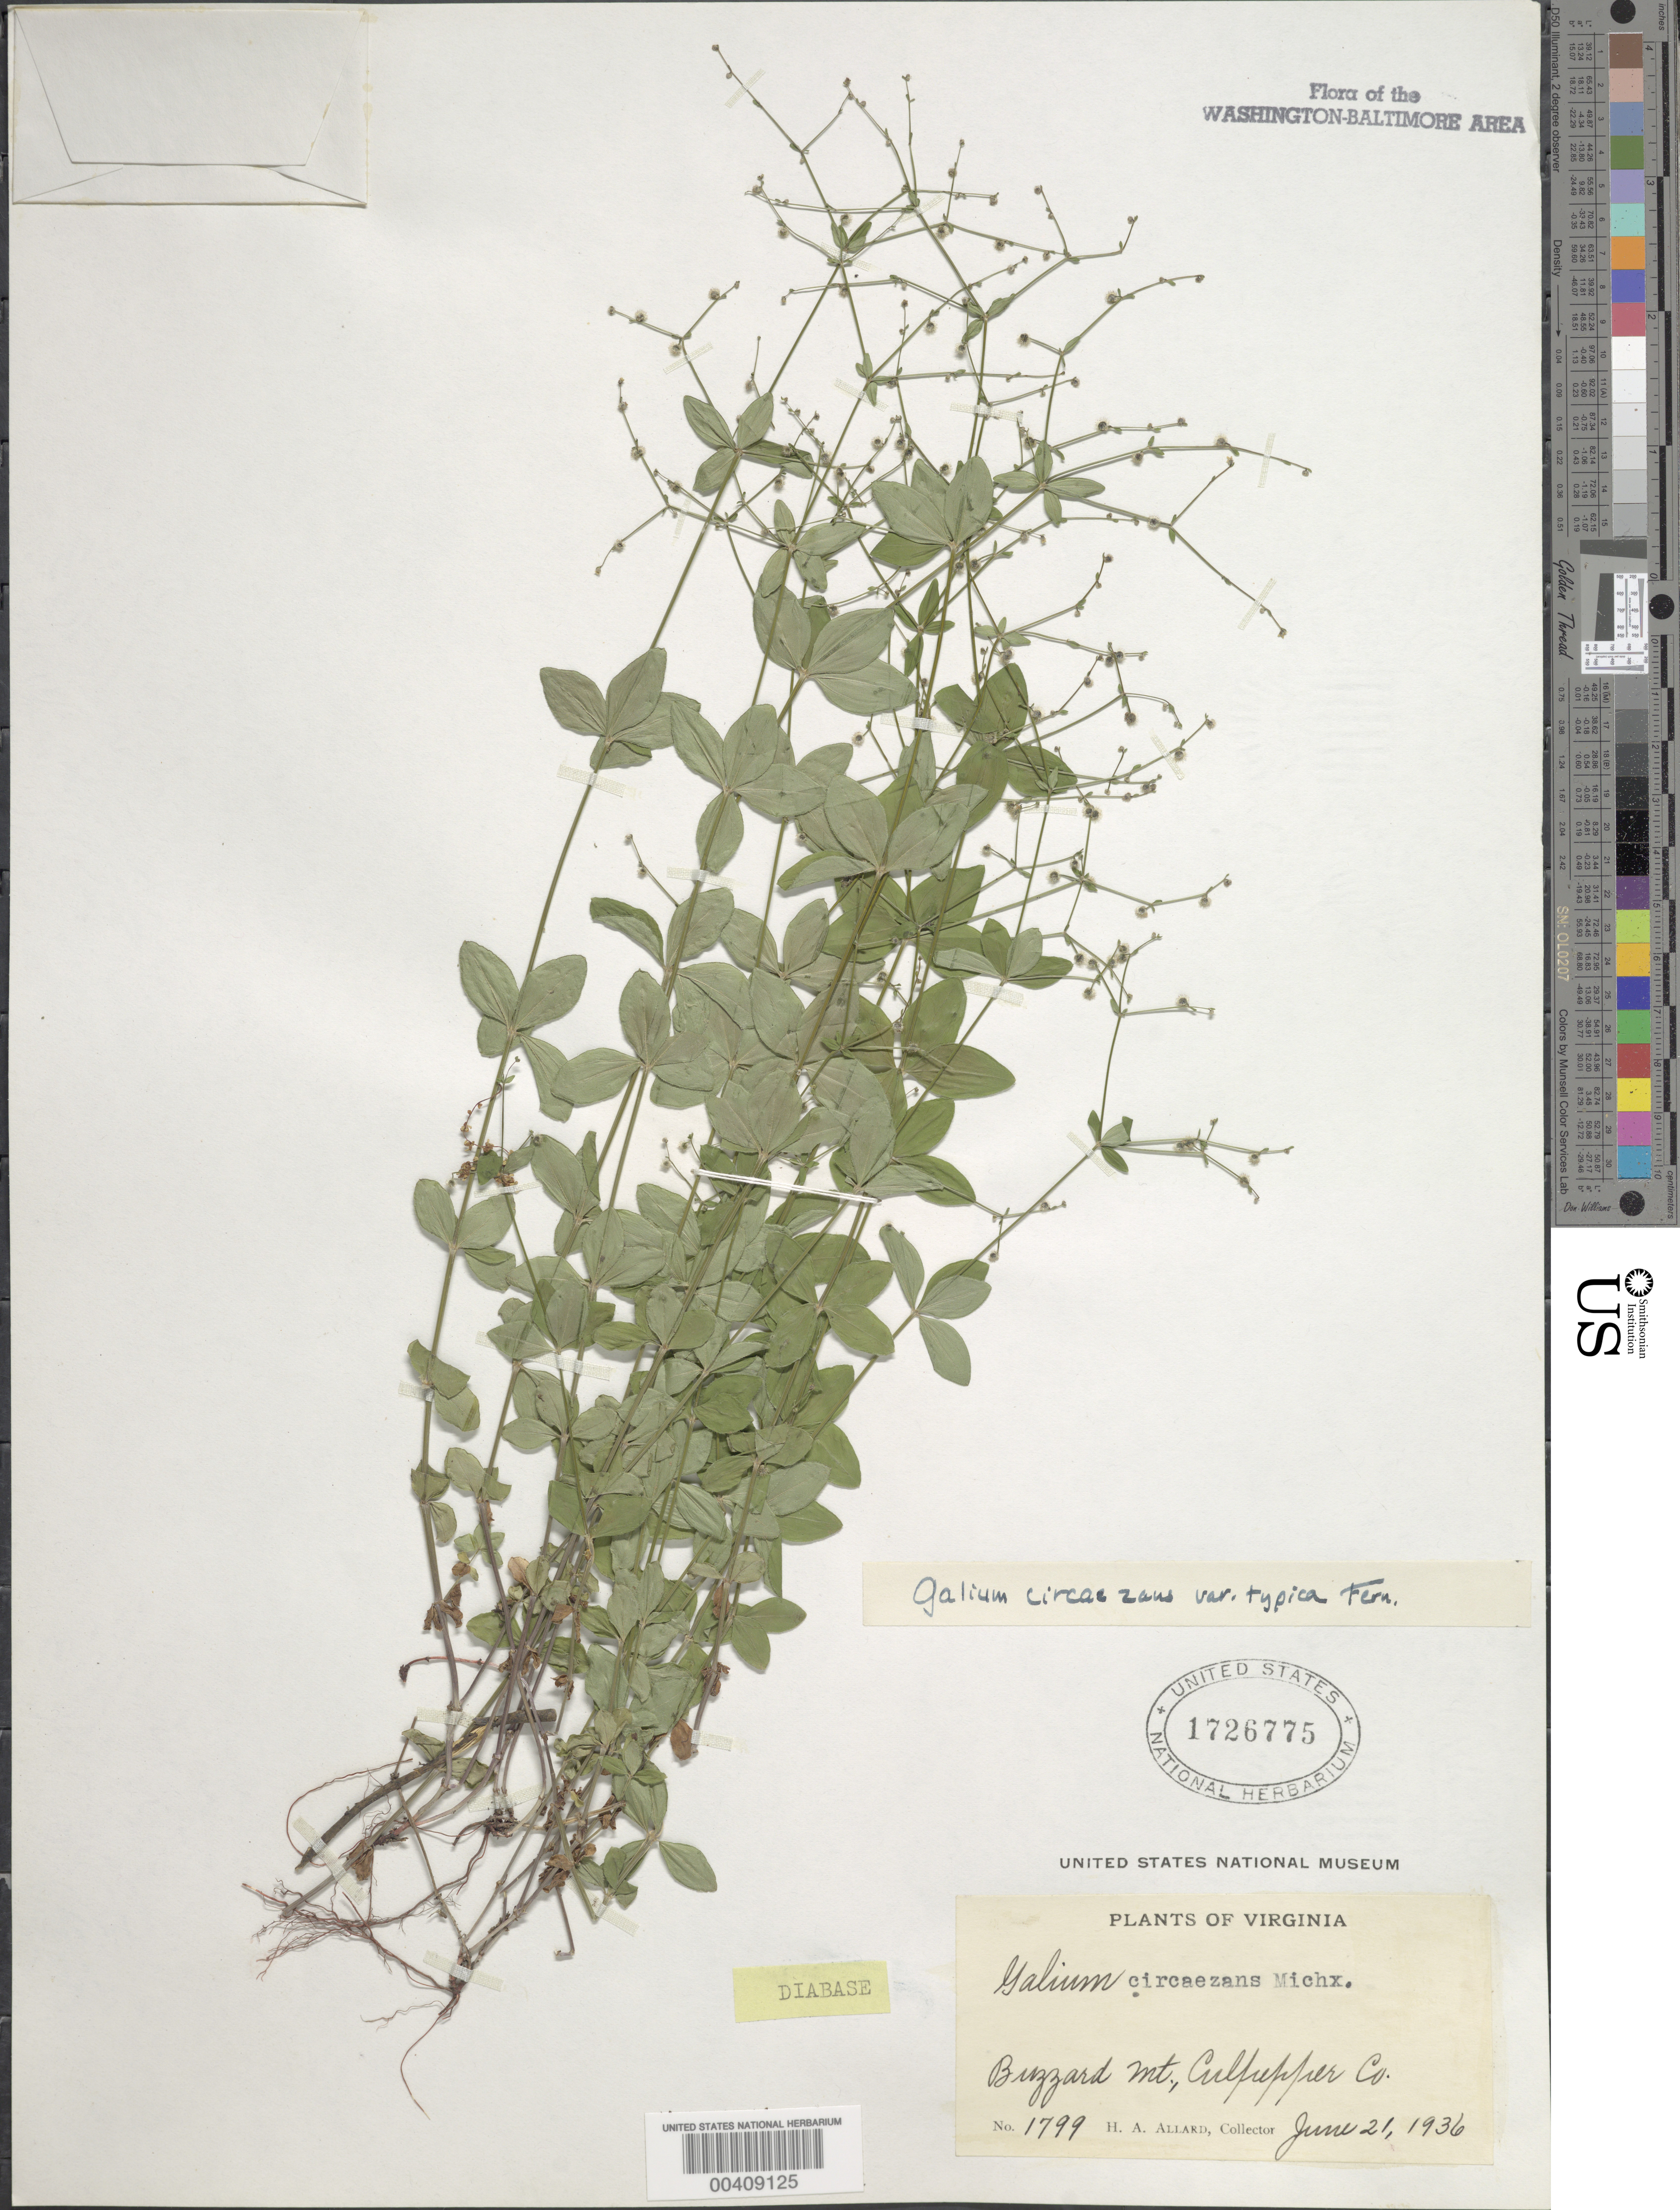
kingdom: Plantae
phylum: Tracheophyta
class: Magnoliopsida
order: Gentianales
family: Rubiaceae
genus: Galium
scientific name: Galium circaezans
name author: Michx.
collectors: H. A. Allard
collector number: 1799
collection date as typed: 21 Jun 1936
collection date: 1936-06-21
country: United States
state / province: Virginia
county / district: Culpeper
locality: Buzzard Mt.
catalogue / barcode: US 1726775